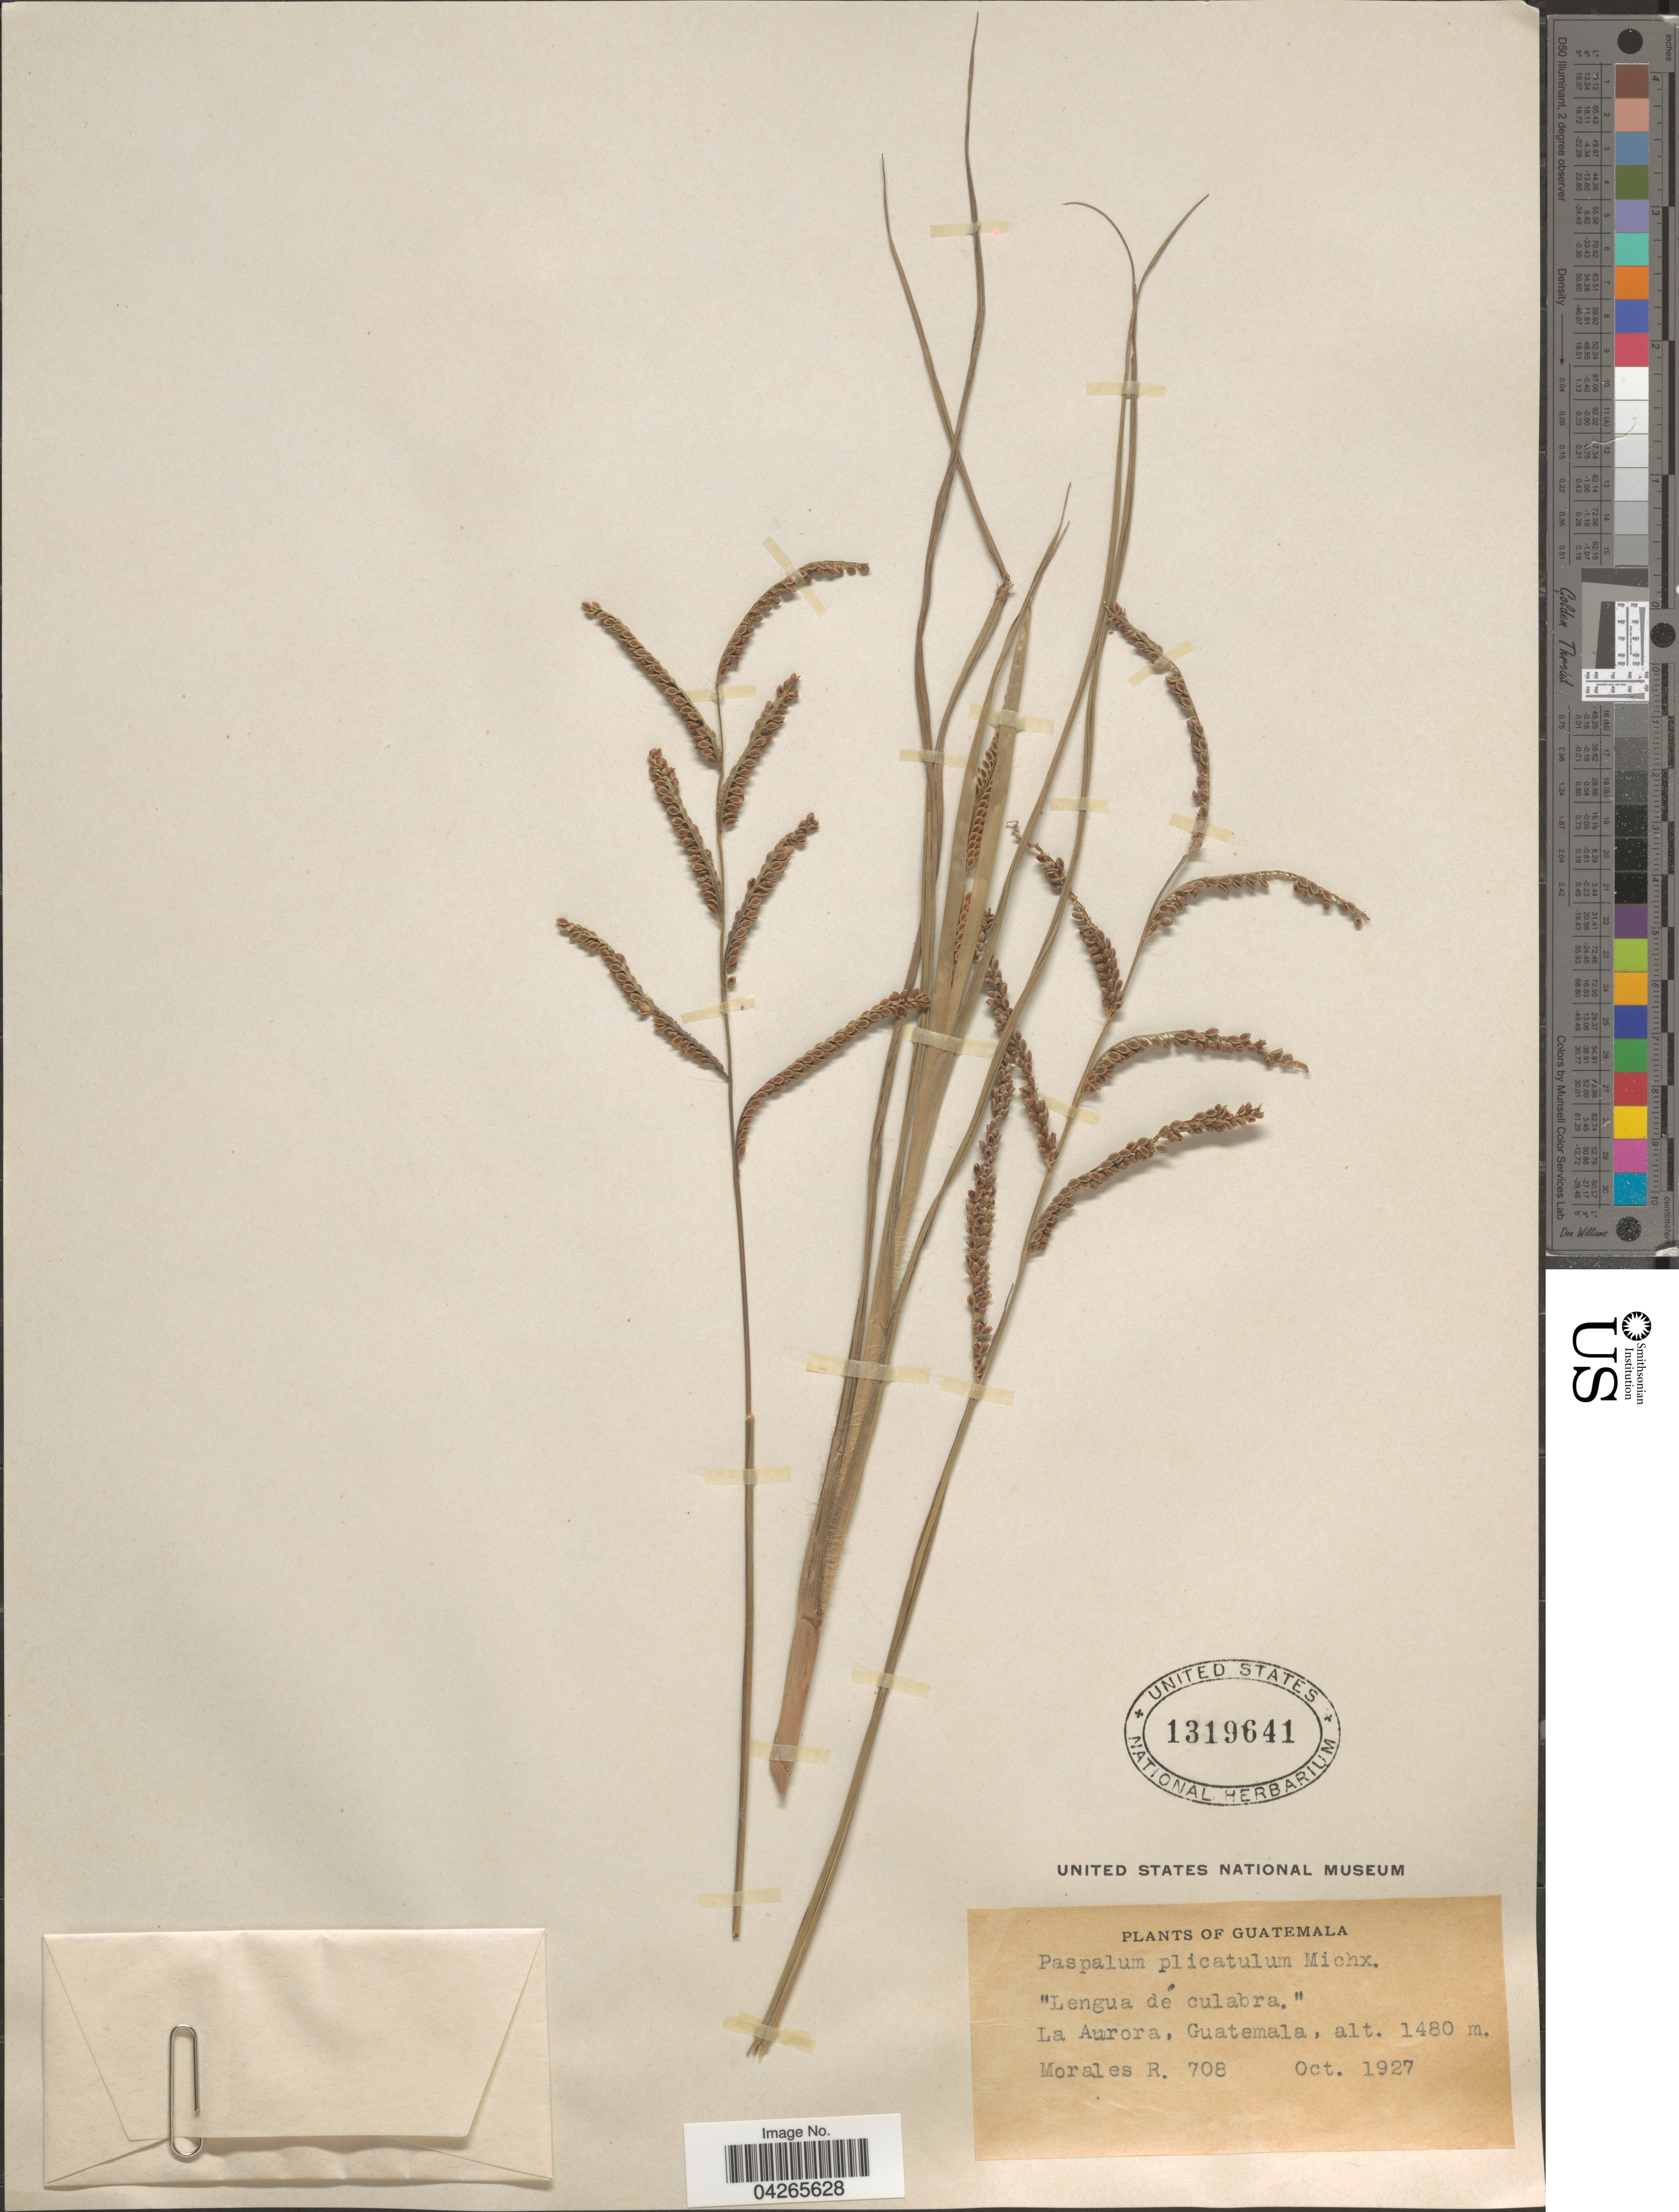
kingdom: Plantae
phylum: Tracheophyta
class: Liliopsida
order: Poales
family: Poaceae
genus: Paspalum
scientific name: Paspalum plicatulum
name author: Michx.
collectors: R. Morales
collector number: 708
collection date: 1927-10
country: Guatemala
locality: La Aurora.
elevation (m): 1480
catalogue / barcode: US 1319641